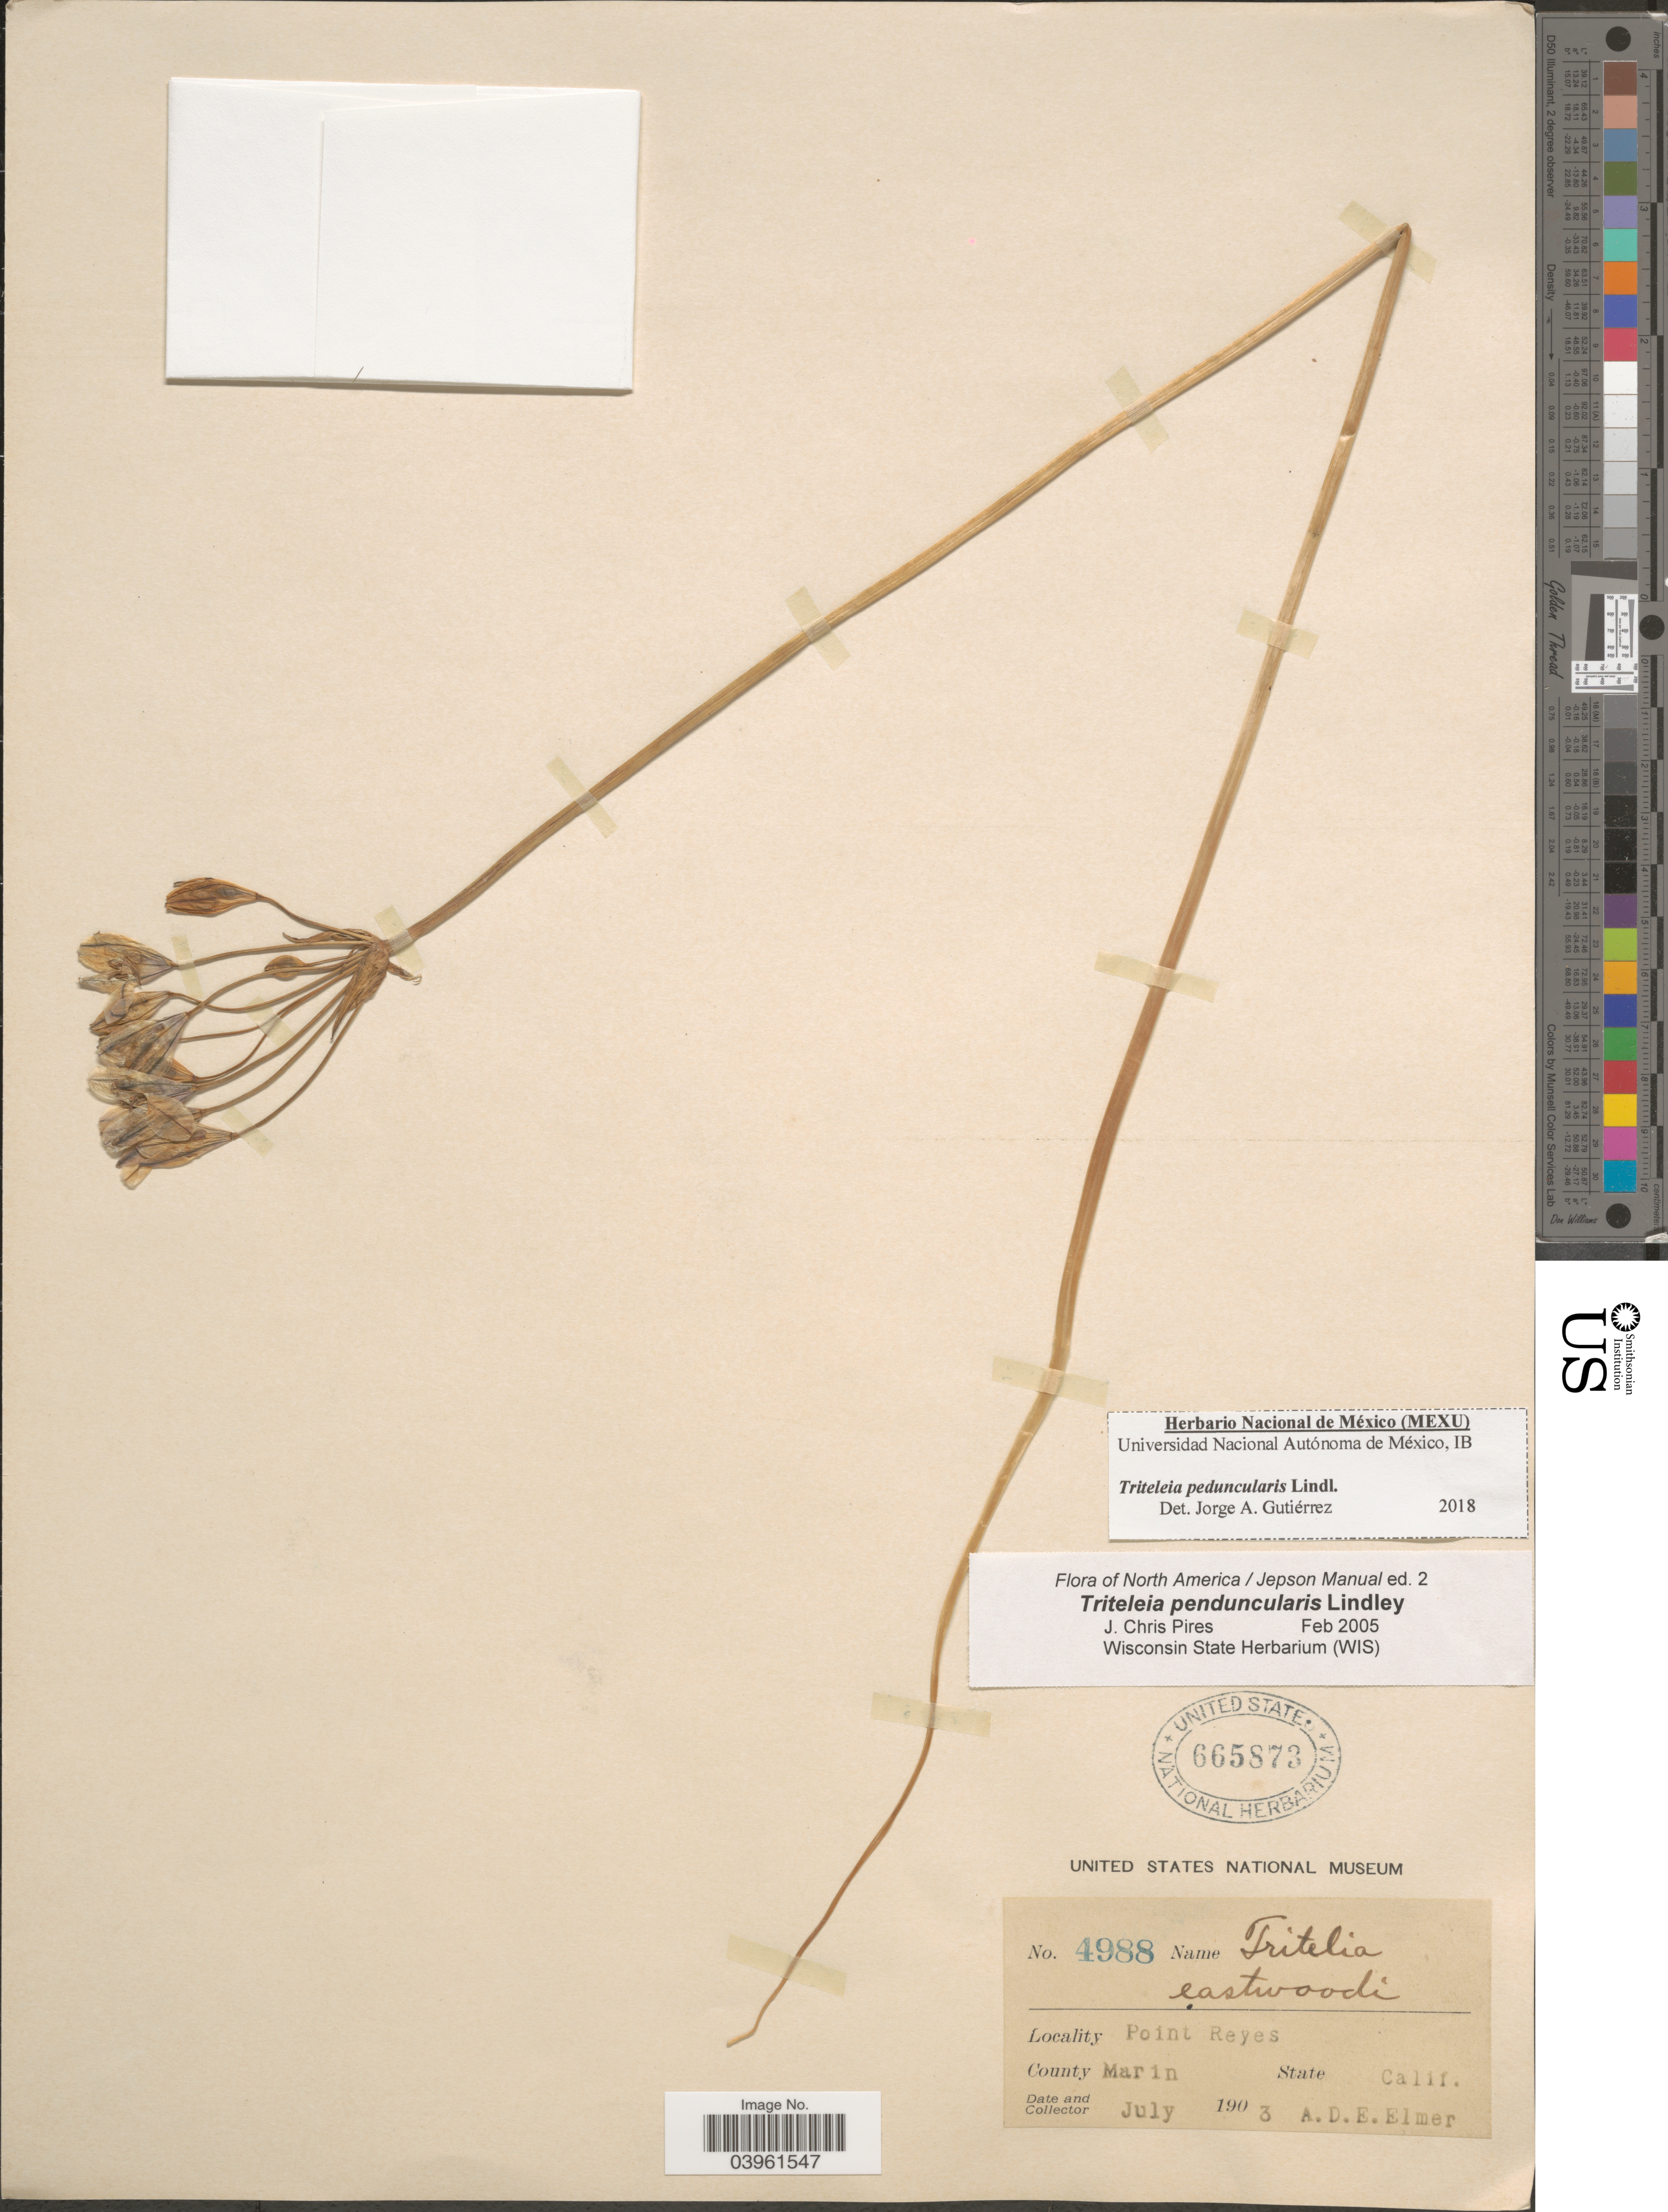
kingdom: Plantae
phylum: Tracheophyta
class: Liliopsida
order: Asparagales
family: Asparagaceae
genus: Triteleia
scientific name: Triteleia peduncularis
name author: Lindl.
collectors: A. D. E. Elmer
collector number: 4988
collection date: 1903-07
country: United States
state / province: California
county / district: Marin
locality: Point Reyes. County Marin.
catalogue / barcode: US 665873